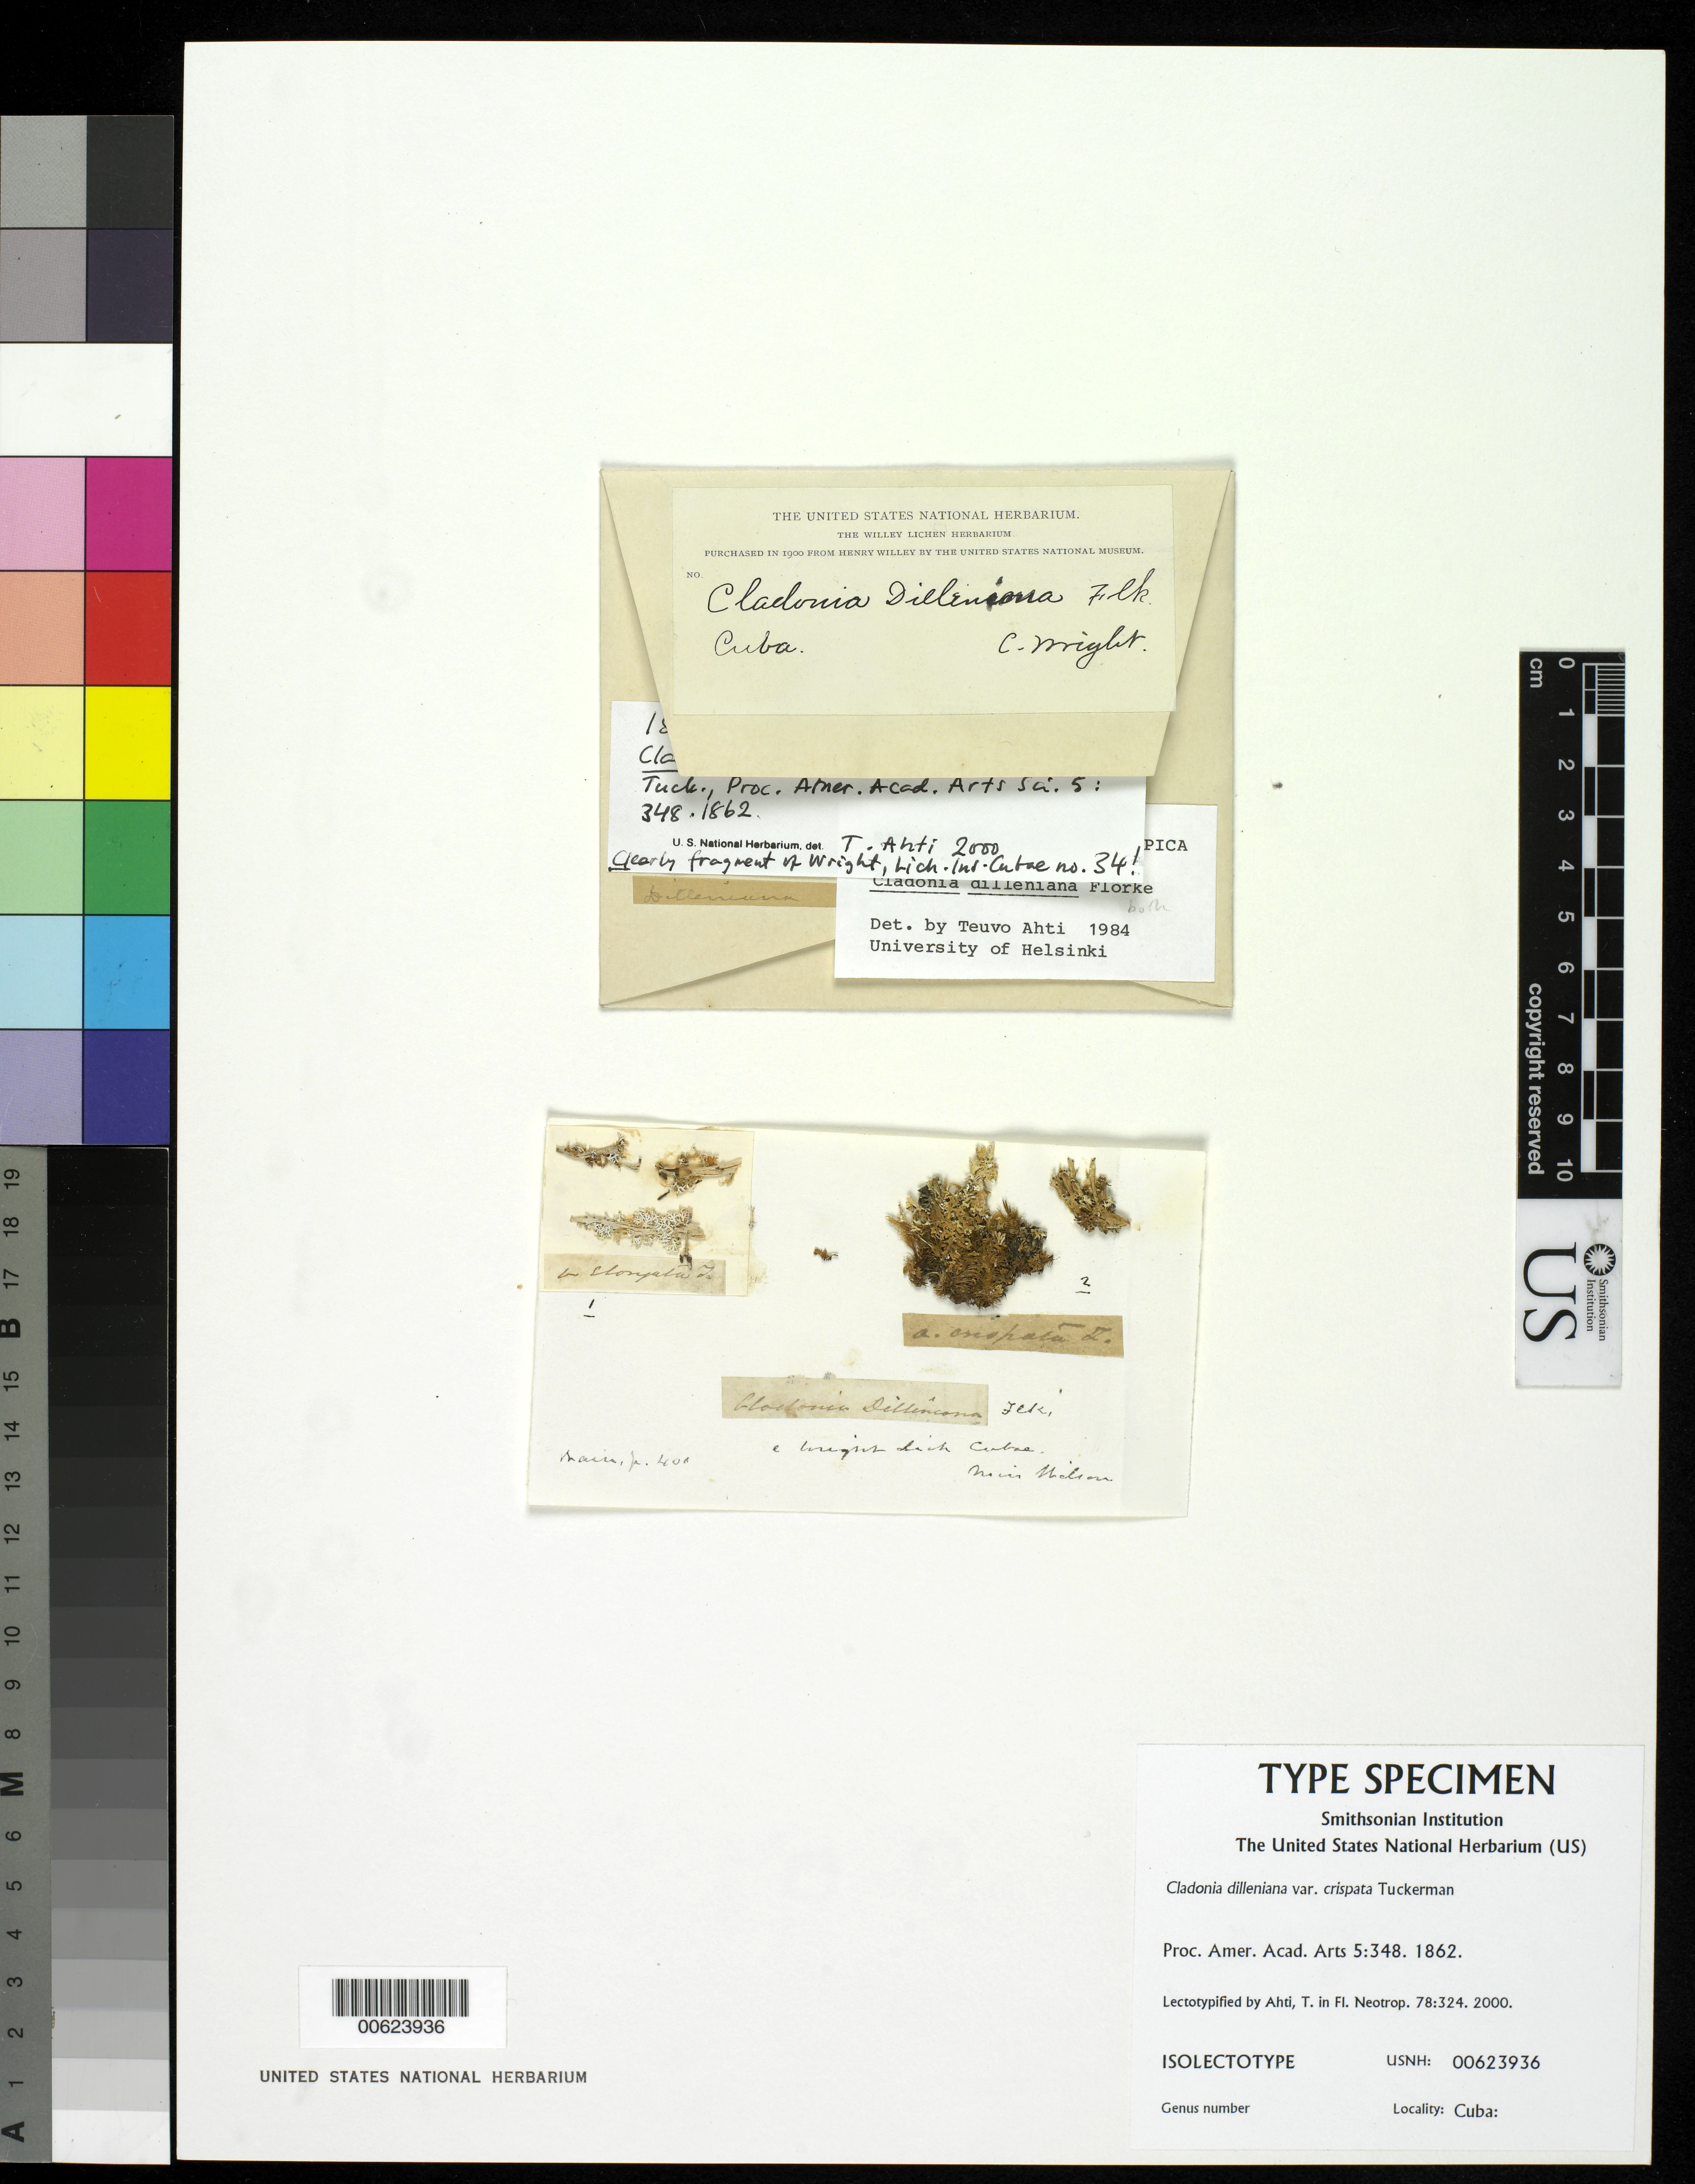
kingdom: Fungi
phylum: Ascomycota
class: Lecanoromycetes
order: Lecanorales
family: Cladoniaceae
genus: Cladonia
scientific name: Cladonia dilleniana var. crispata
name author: Tuck.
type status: Isolectotype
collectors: C. Wright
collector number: Lich. Ins. Cubae 34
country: Cuba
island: Greater Antilles